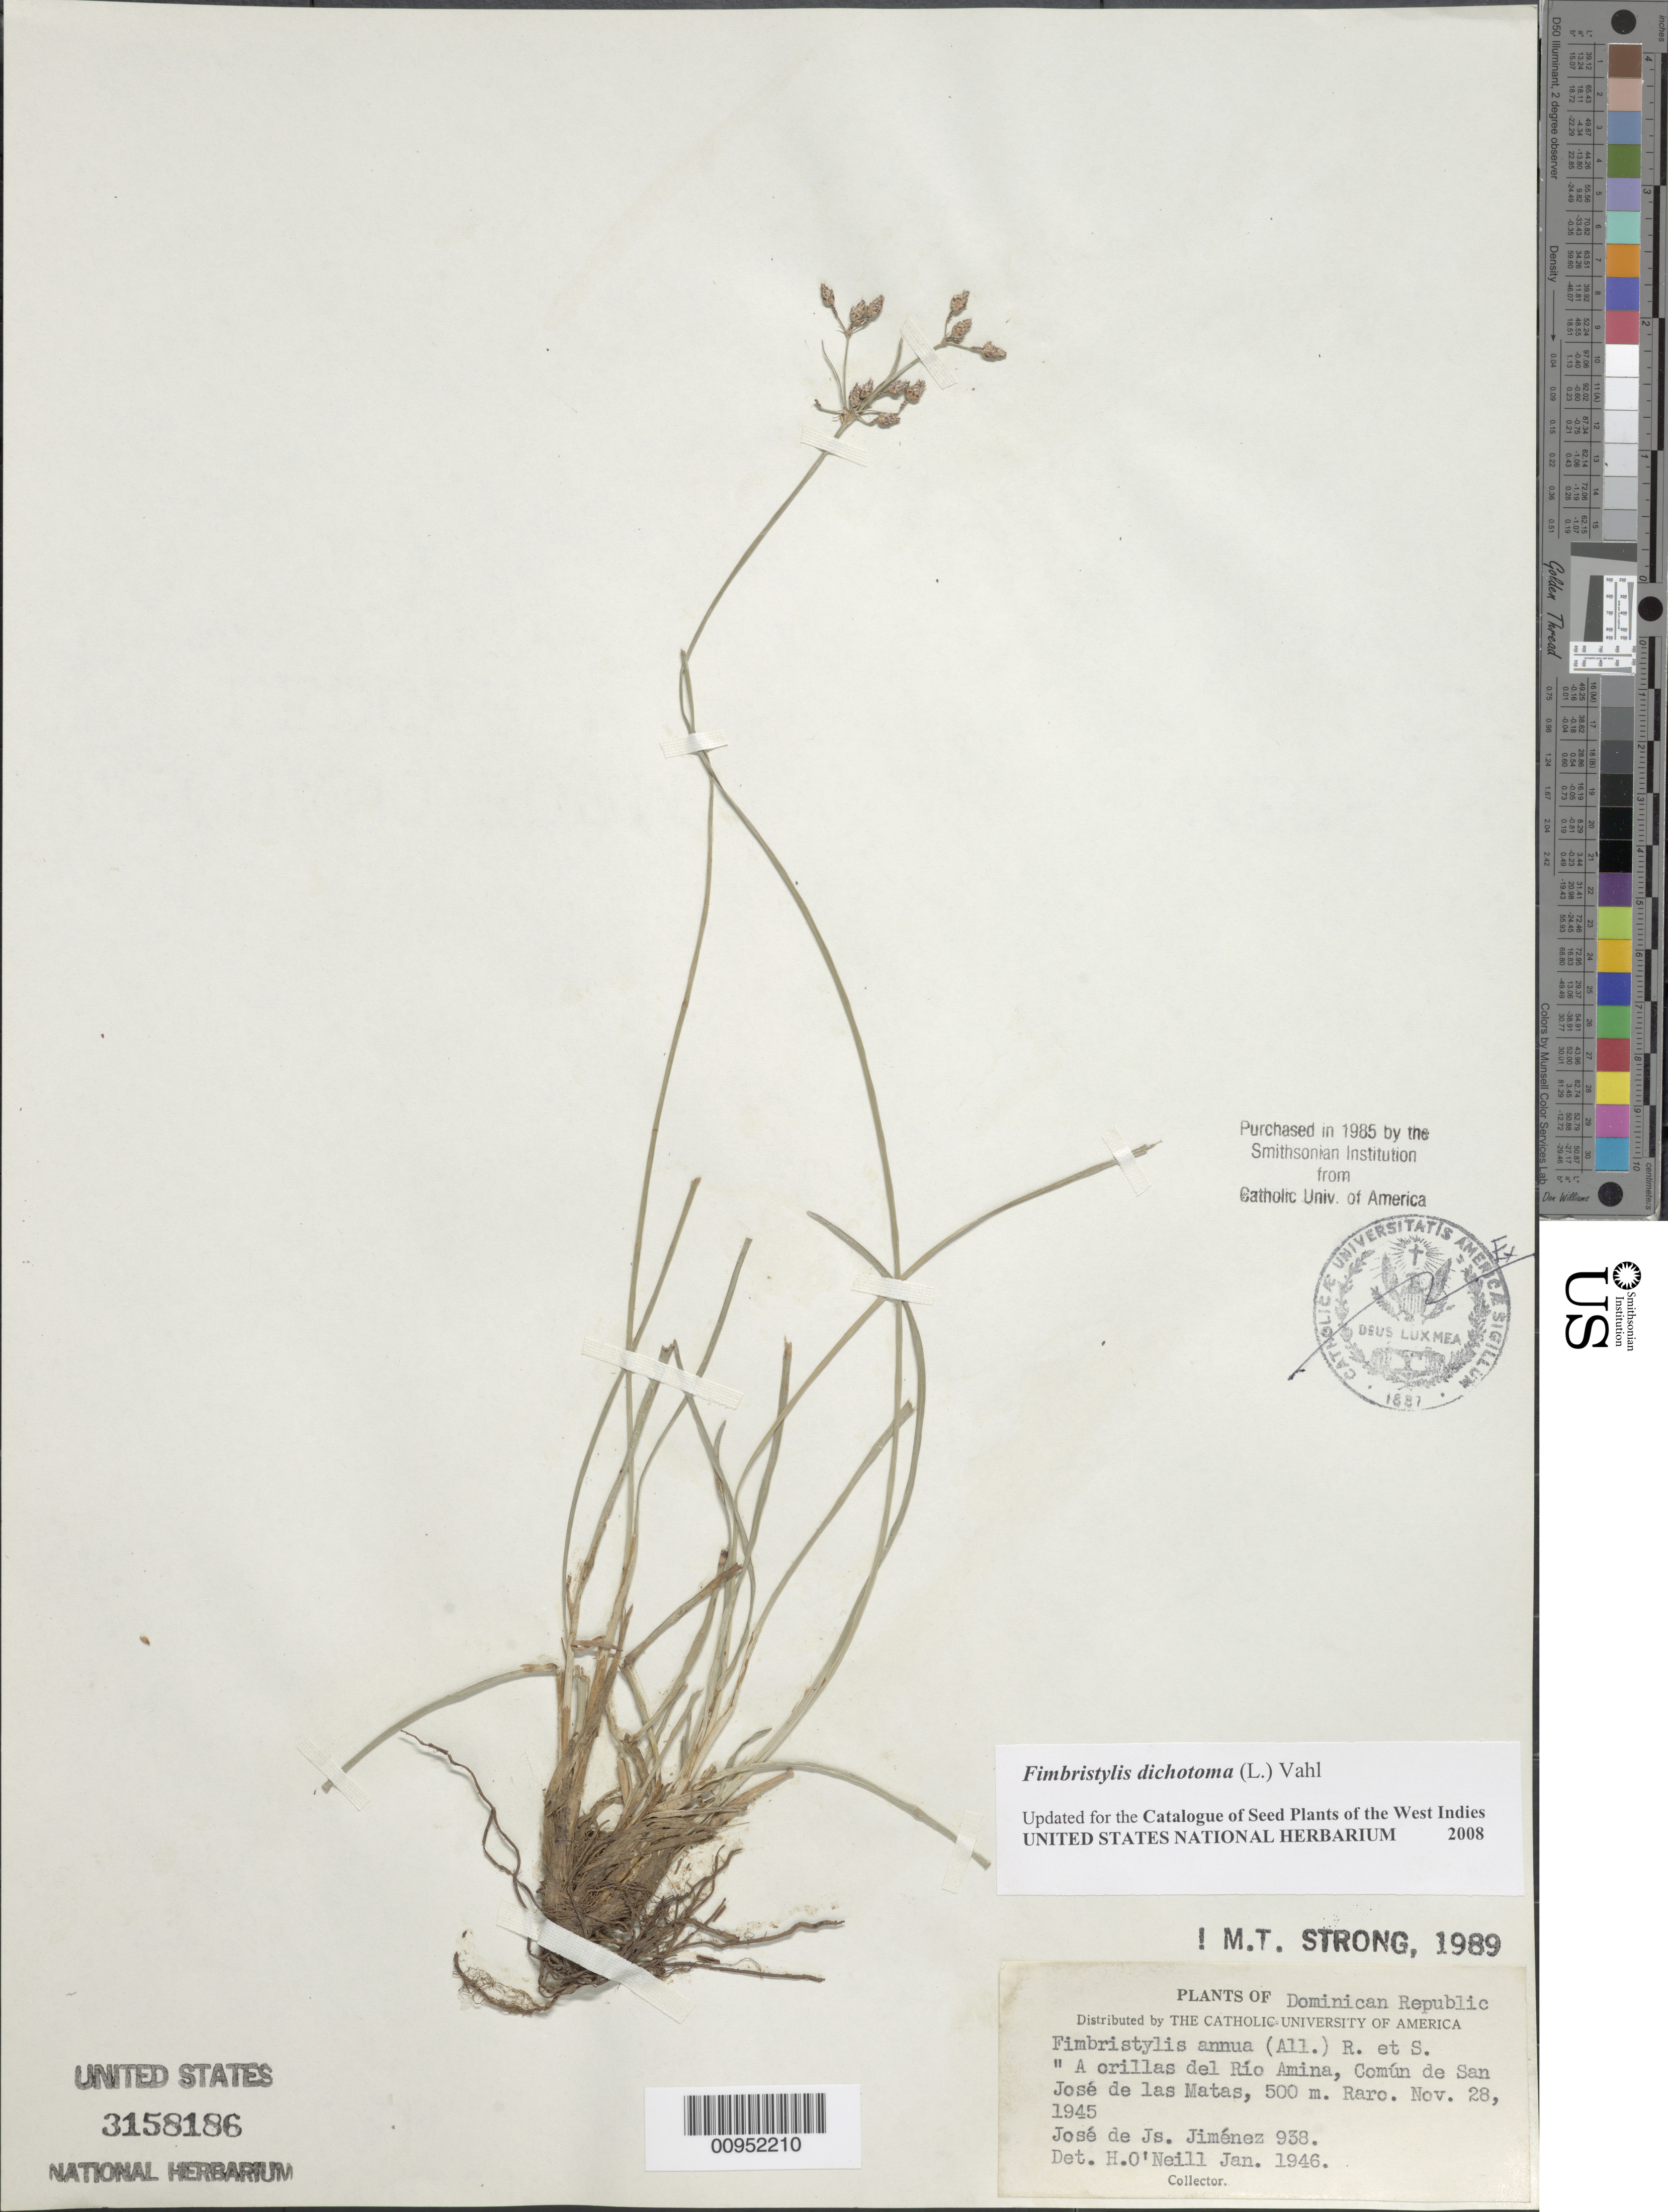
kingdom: Plantae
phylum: Tracheophyta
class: Liliopsida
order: Poales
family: Cyperaceae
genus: Fimbristylis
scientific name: Fimbristylis dichotoma subsp. dichotoma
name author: (L.) Vahl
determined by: Strong, M. T., (US), Smithsonian Institution - National Museum of Natural History (UNITED STATES)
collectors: J. J. Jiménez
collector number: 938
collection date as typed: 28 Nov 1945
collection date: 1945-11-28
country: Dominican Republic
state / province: Santiago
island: Hispaniola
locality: A orillas del Río Amina, común de San José de las Matas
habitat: Orillas del rio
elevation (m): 500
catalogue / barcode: US 3158186